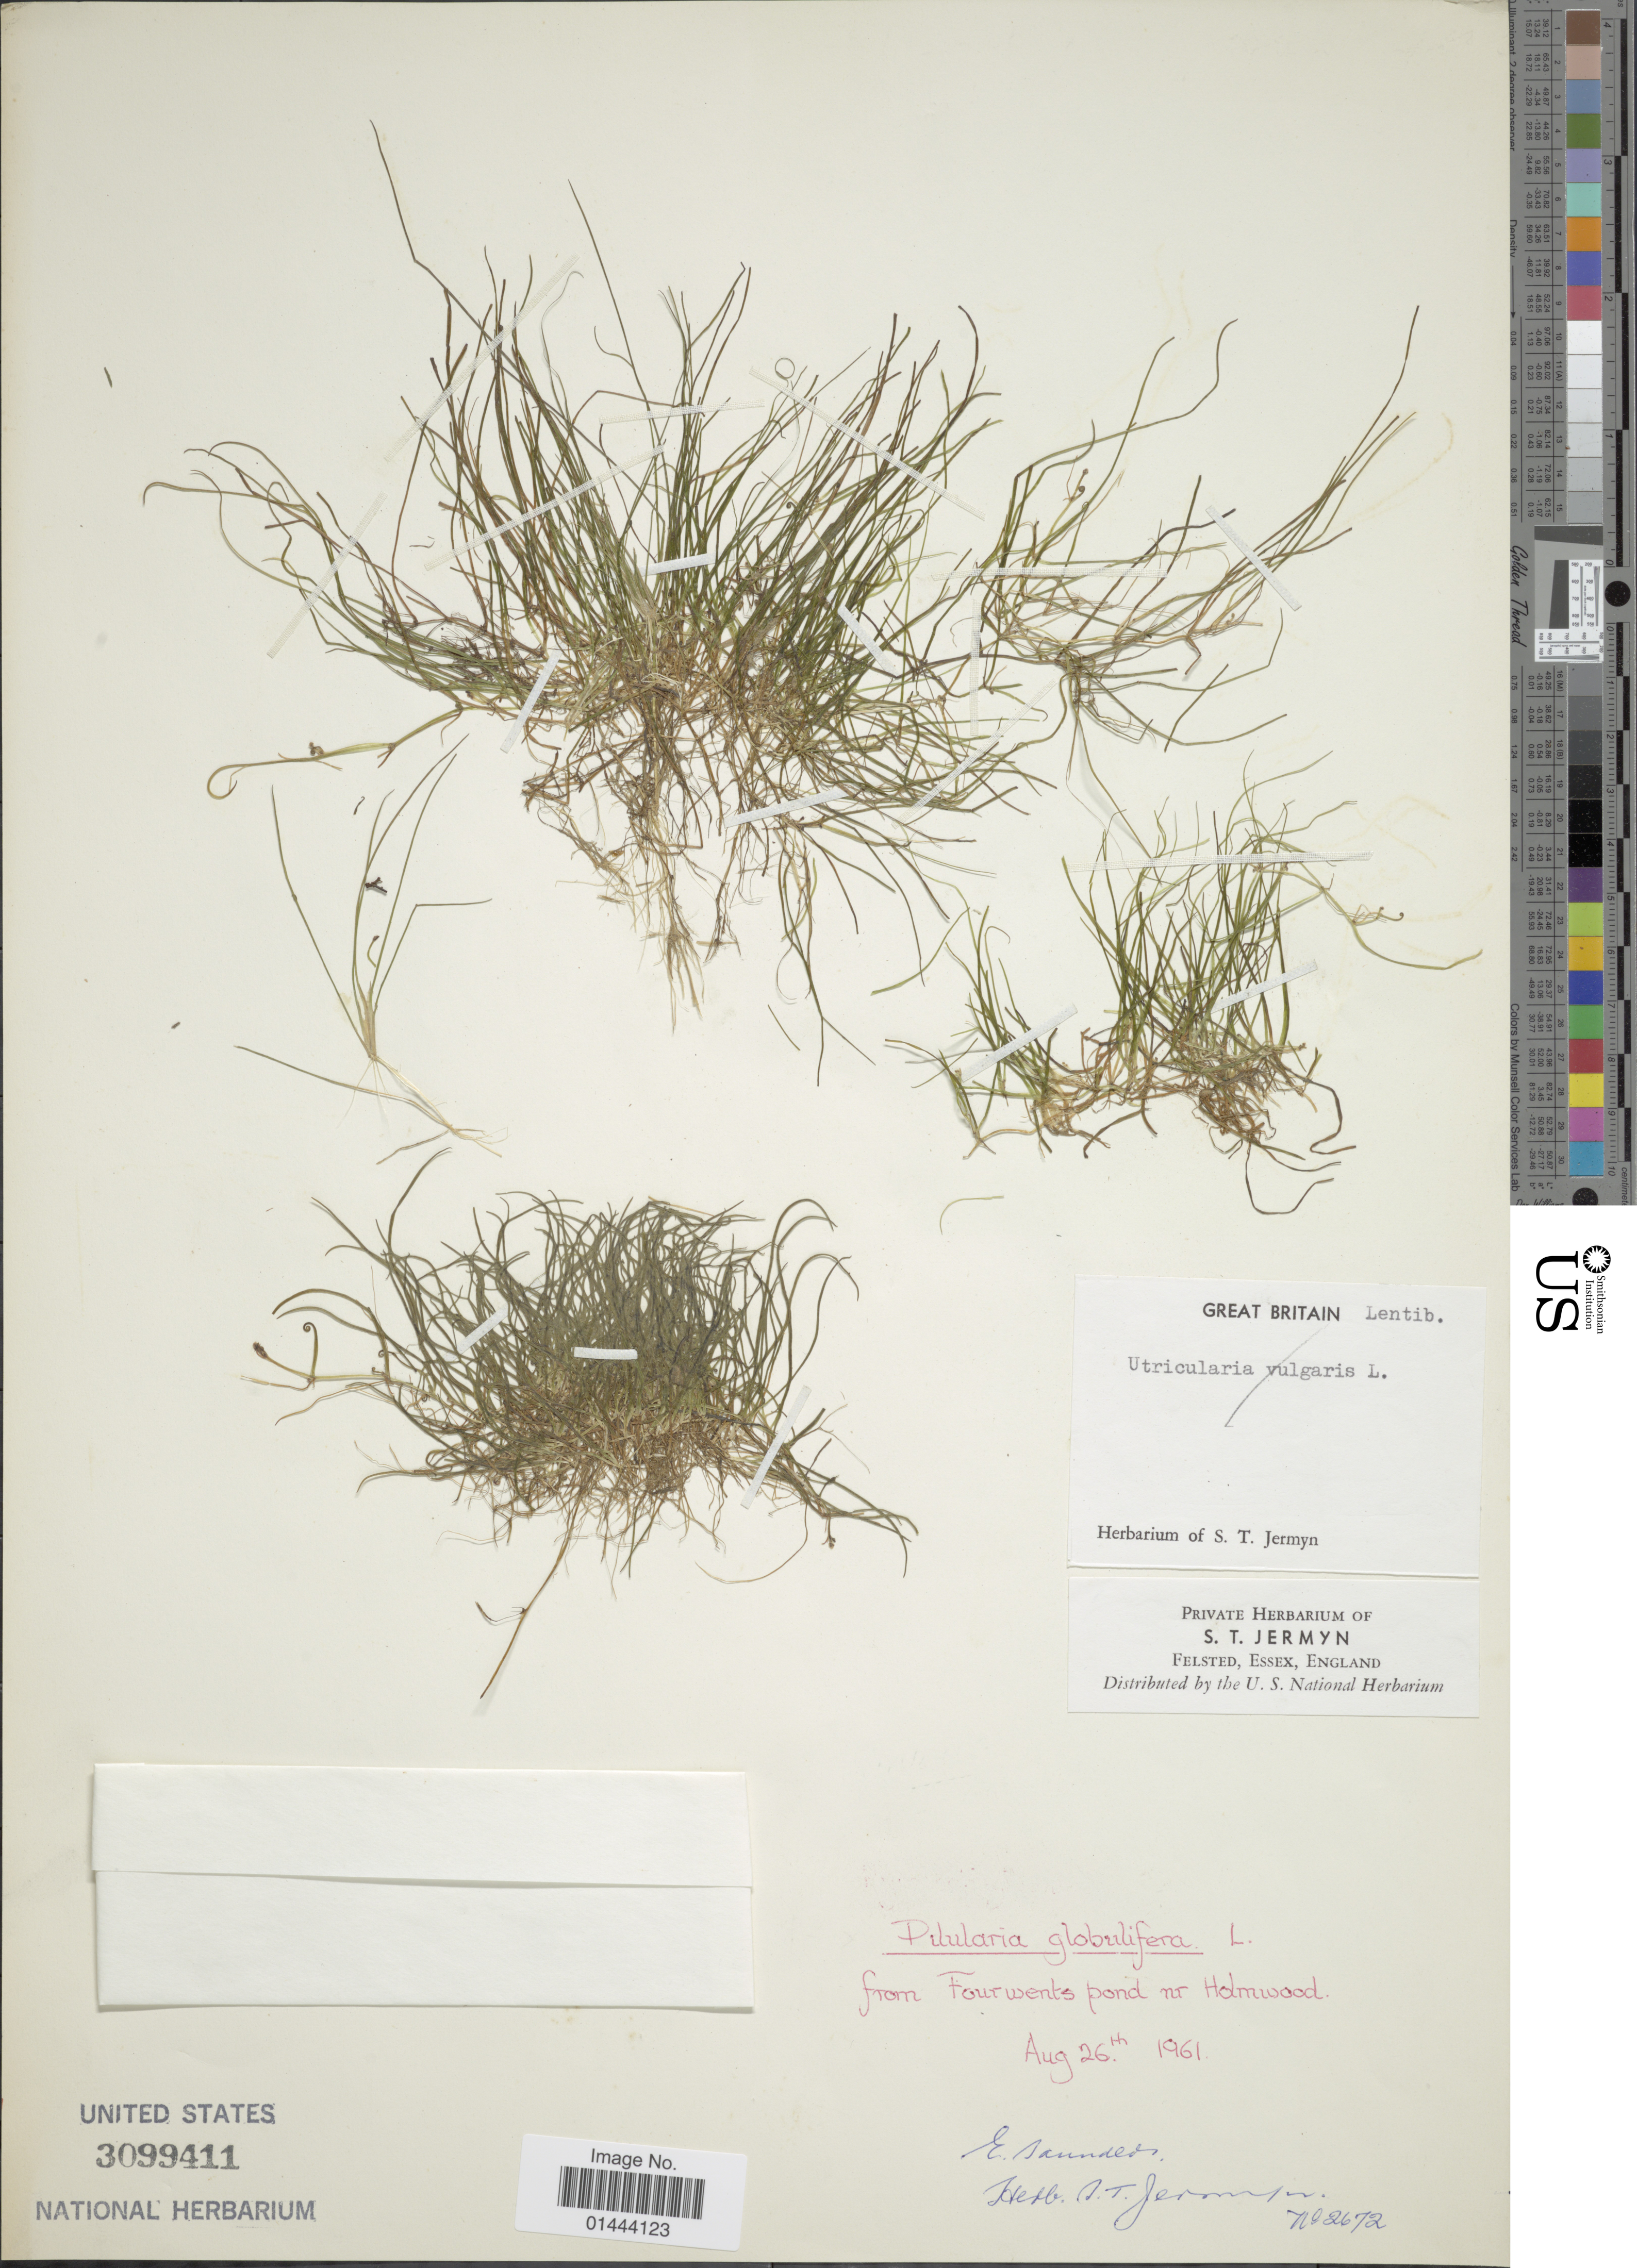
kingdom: Plantae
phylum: Tracheophyta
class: Polypodiopsida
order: Salviniales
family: Marsileaceae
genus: Pilularia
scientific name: Pilularia globulifera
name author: L.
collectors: E. Saunders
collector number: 2672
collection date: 1961-08-26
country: United States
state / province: Kansas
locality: Fourwents pond nr Holmwood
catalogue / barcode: US 3099411